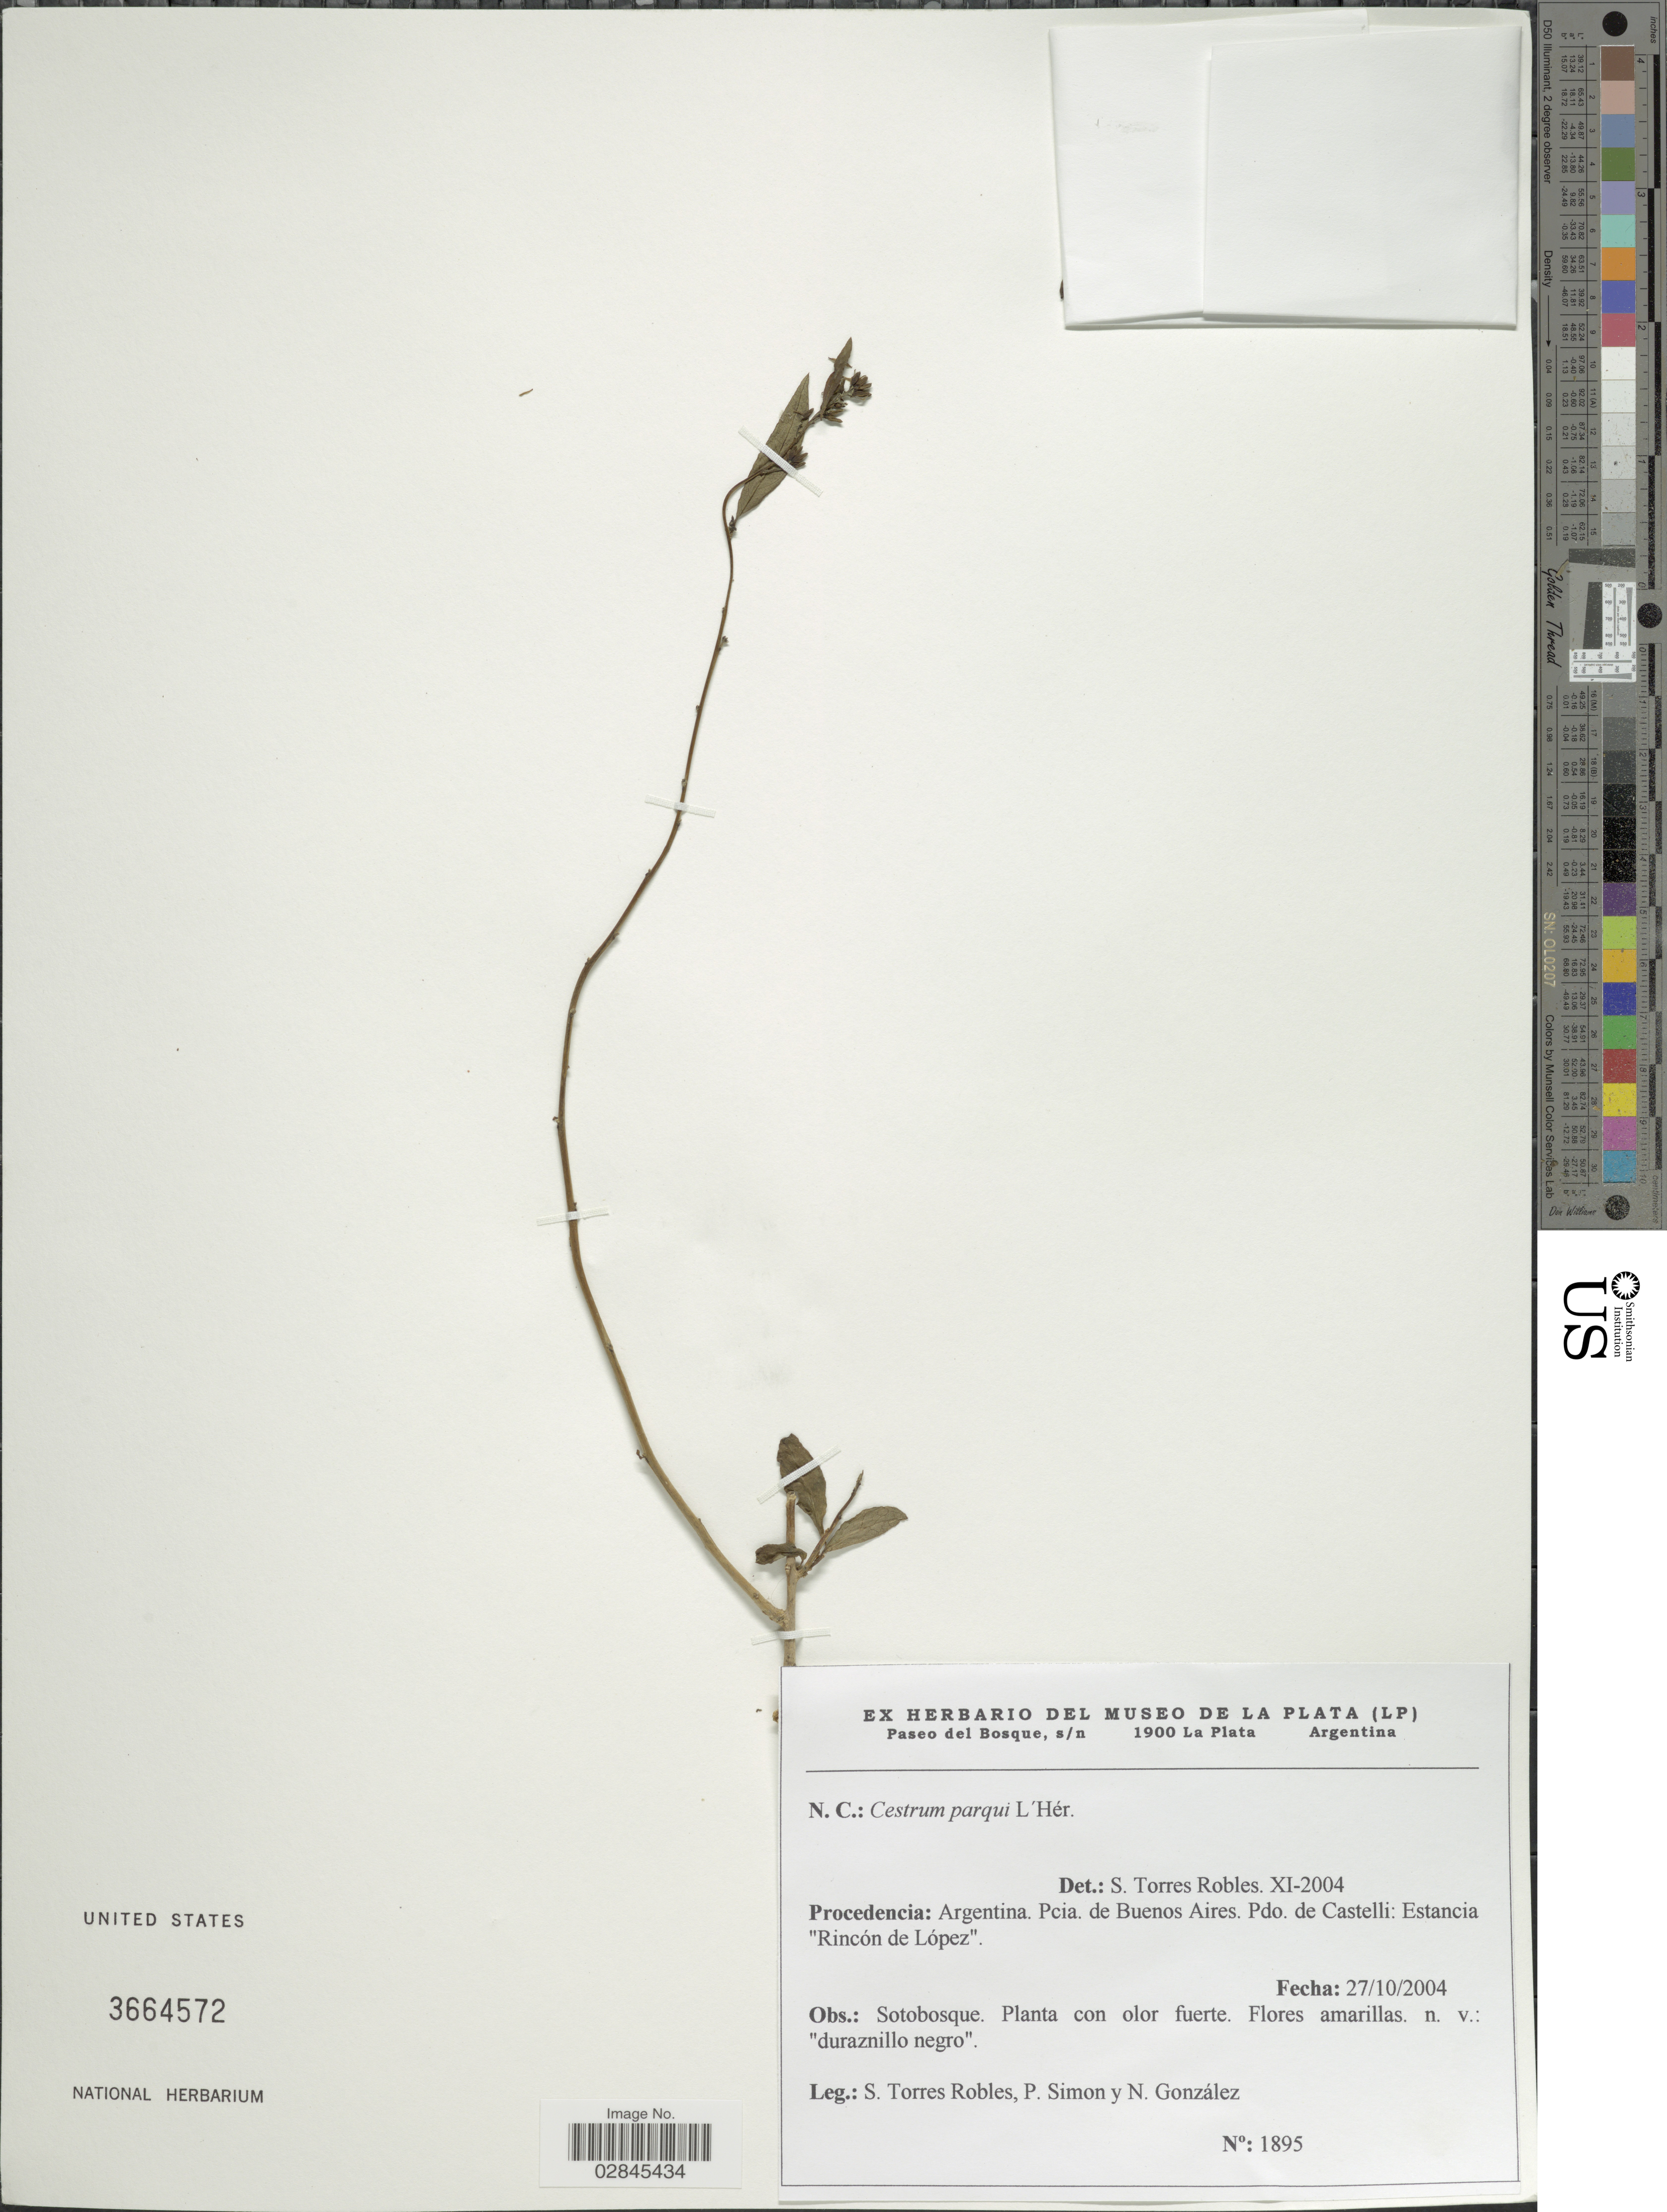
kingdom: Plantae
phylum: Tracheophyta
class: Magnoliopsida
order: Solanales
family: Solanaceae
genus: Cestrum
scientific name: Cestrum parqui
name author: L'Hér.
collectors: S. Torres, P. Simon & N. Gonzalez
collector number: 1895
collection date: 2004-10-27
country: Argentina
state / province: Buenos Aires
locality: Pcia. de Buenos Aires. Pdo. de Castelli: Estancia "Rincón de López".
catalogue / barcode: US 3664572